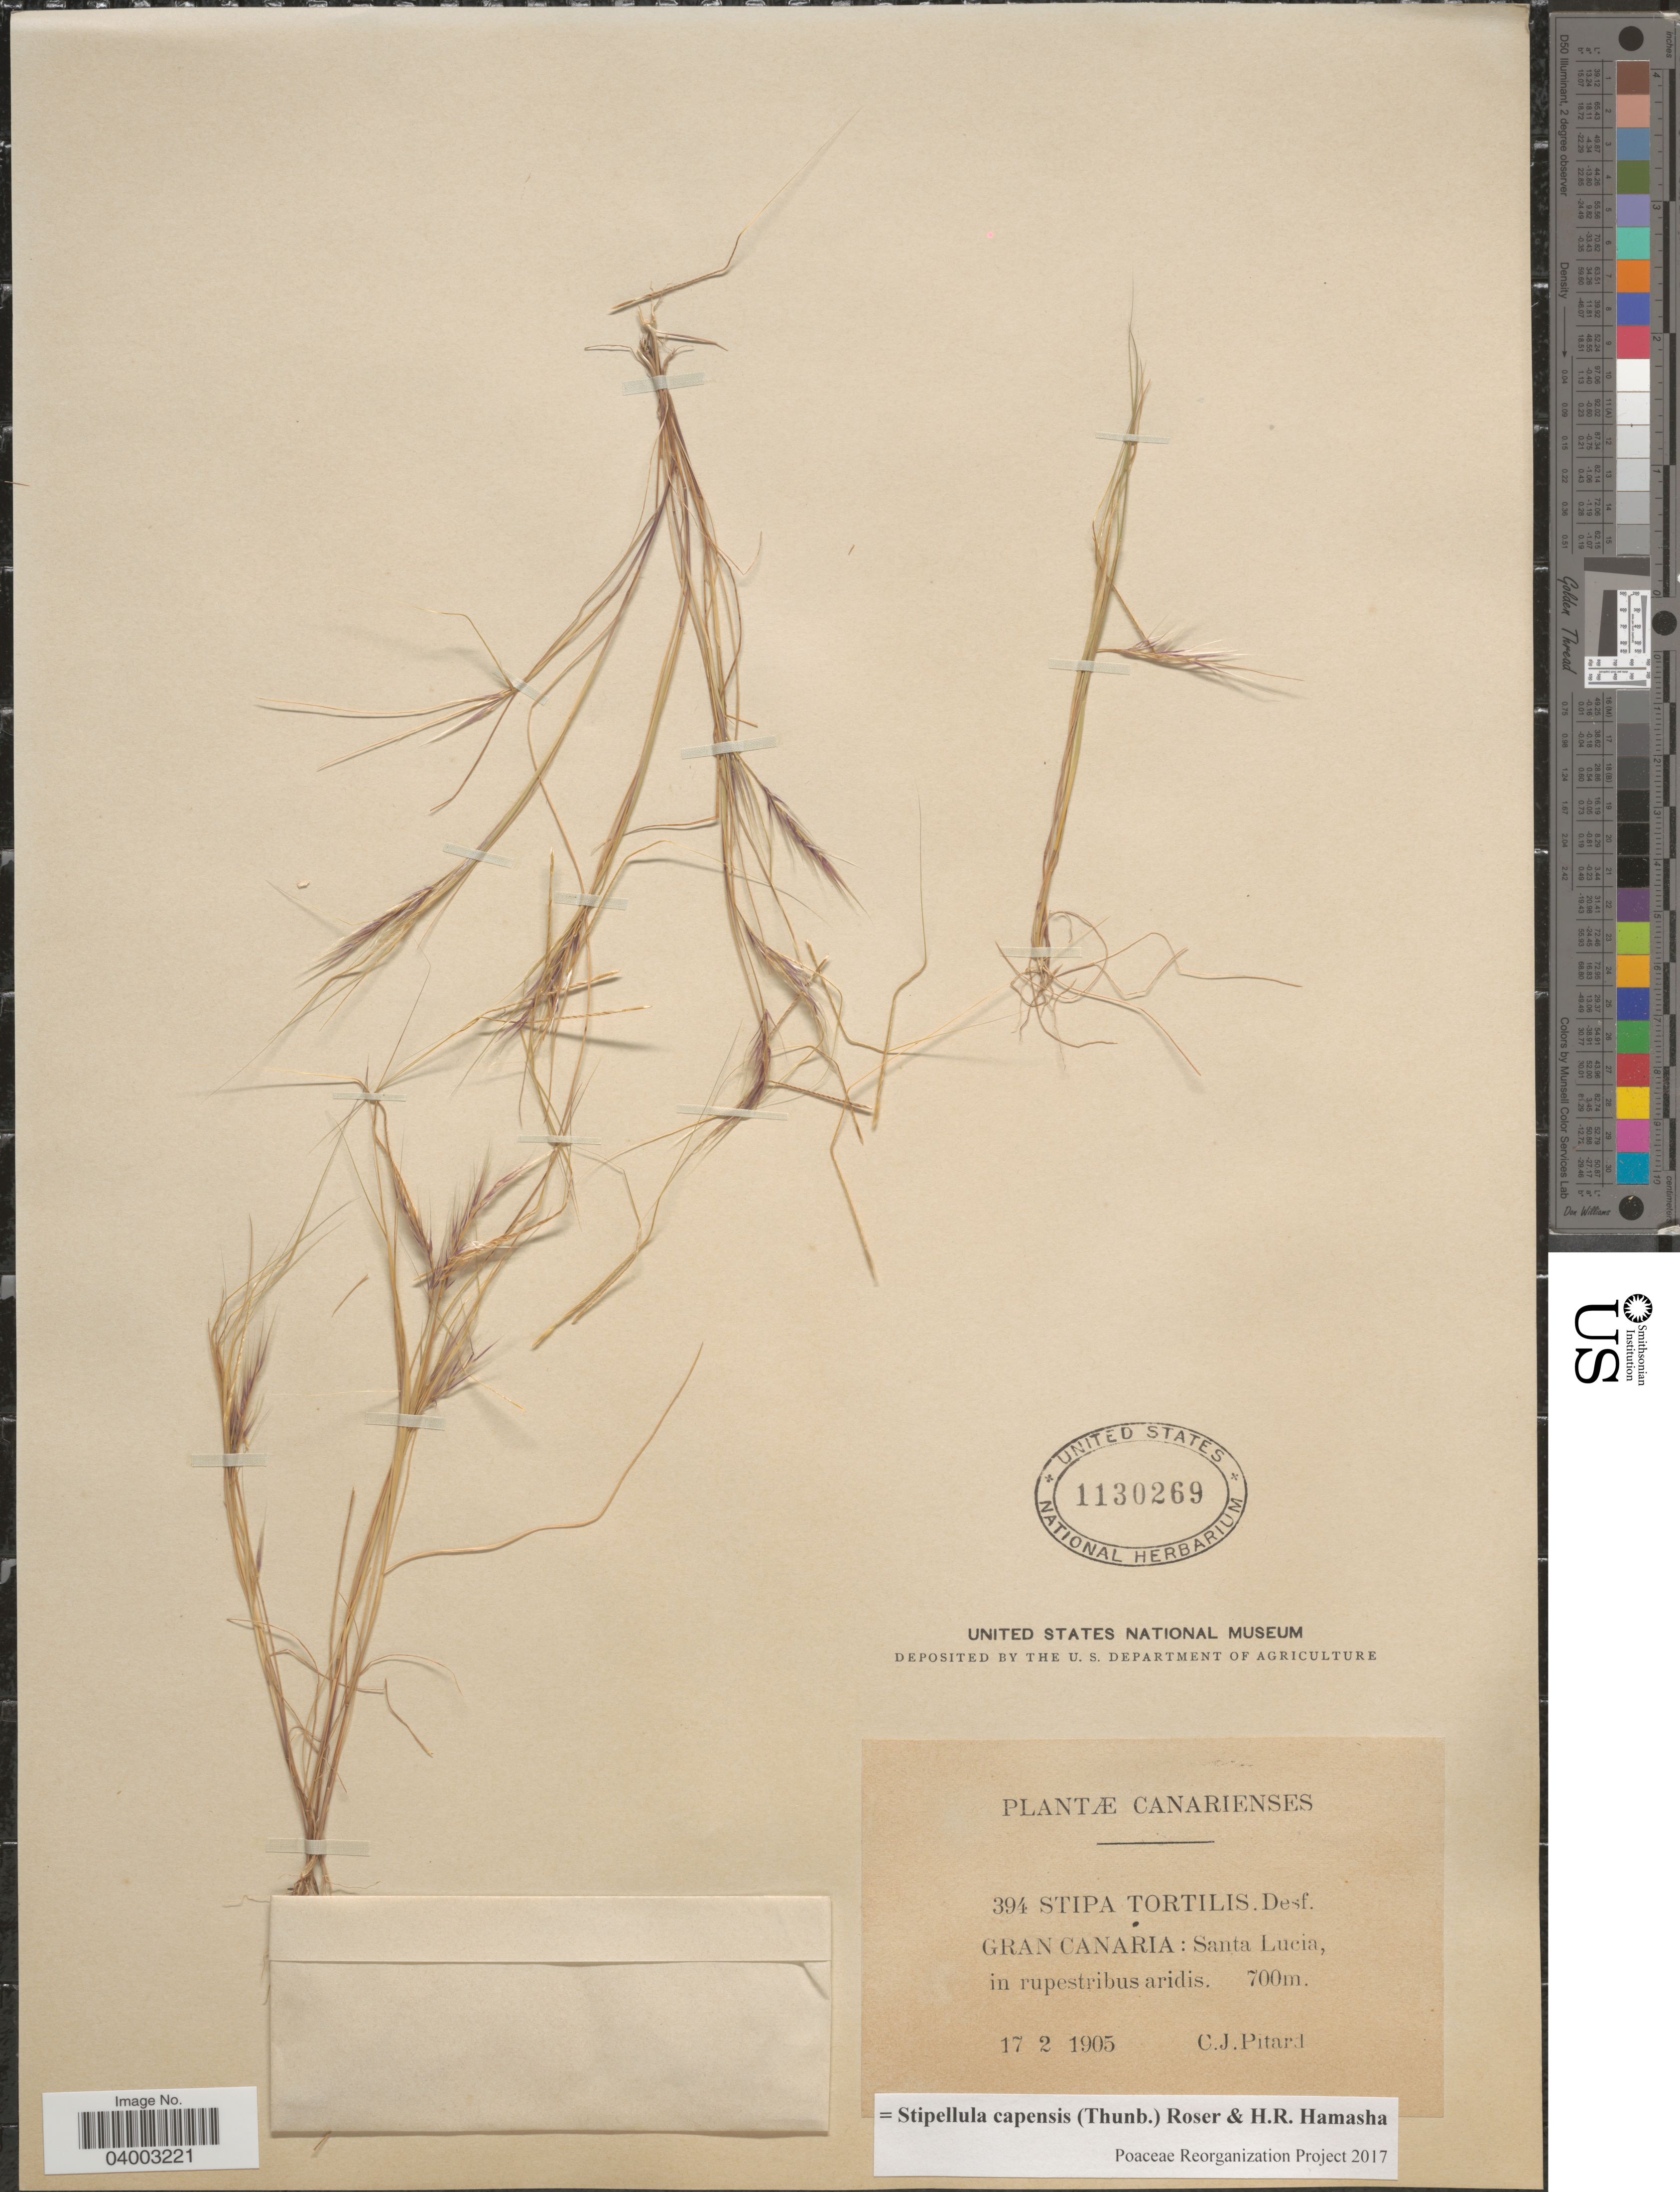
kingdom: Plantae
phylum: Tracheophyta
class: Liliopsida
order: Poales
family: Poaceae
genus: Stipellula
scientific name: Stipellula capensis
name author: (Thunb.) Röser & H. R. Hamasha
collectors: C. Pitard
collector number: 394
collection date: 1905-02-17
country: Spain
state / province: Canarias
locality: Canarienses. Gran Canaria: Santa Lucia, in rupestribus aridis.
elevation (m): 700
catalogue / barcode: US 1130269